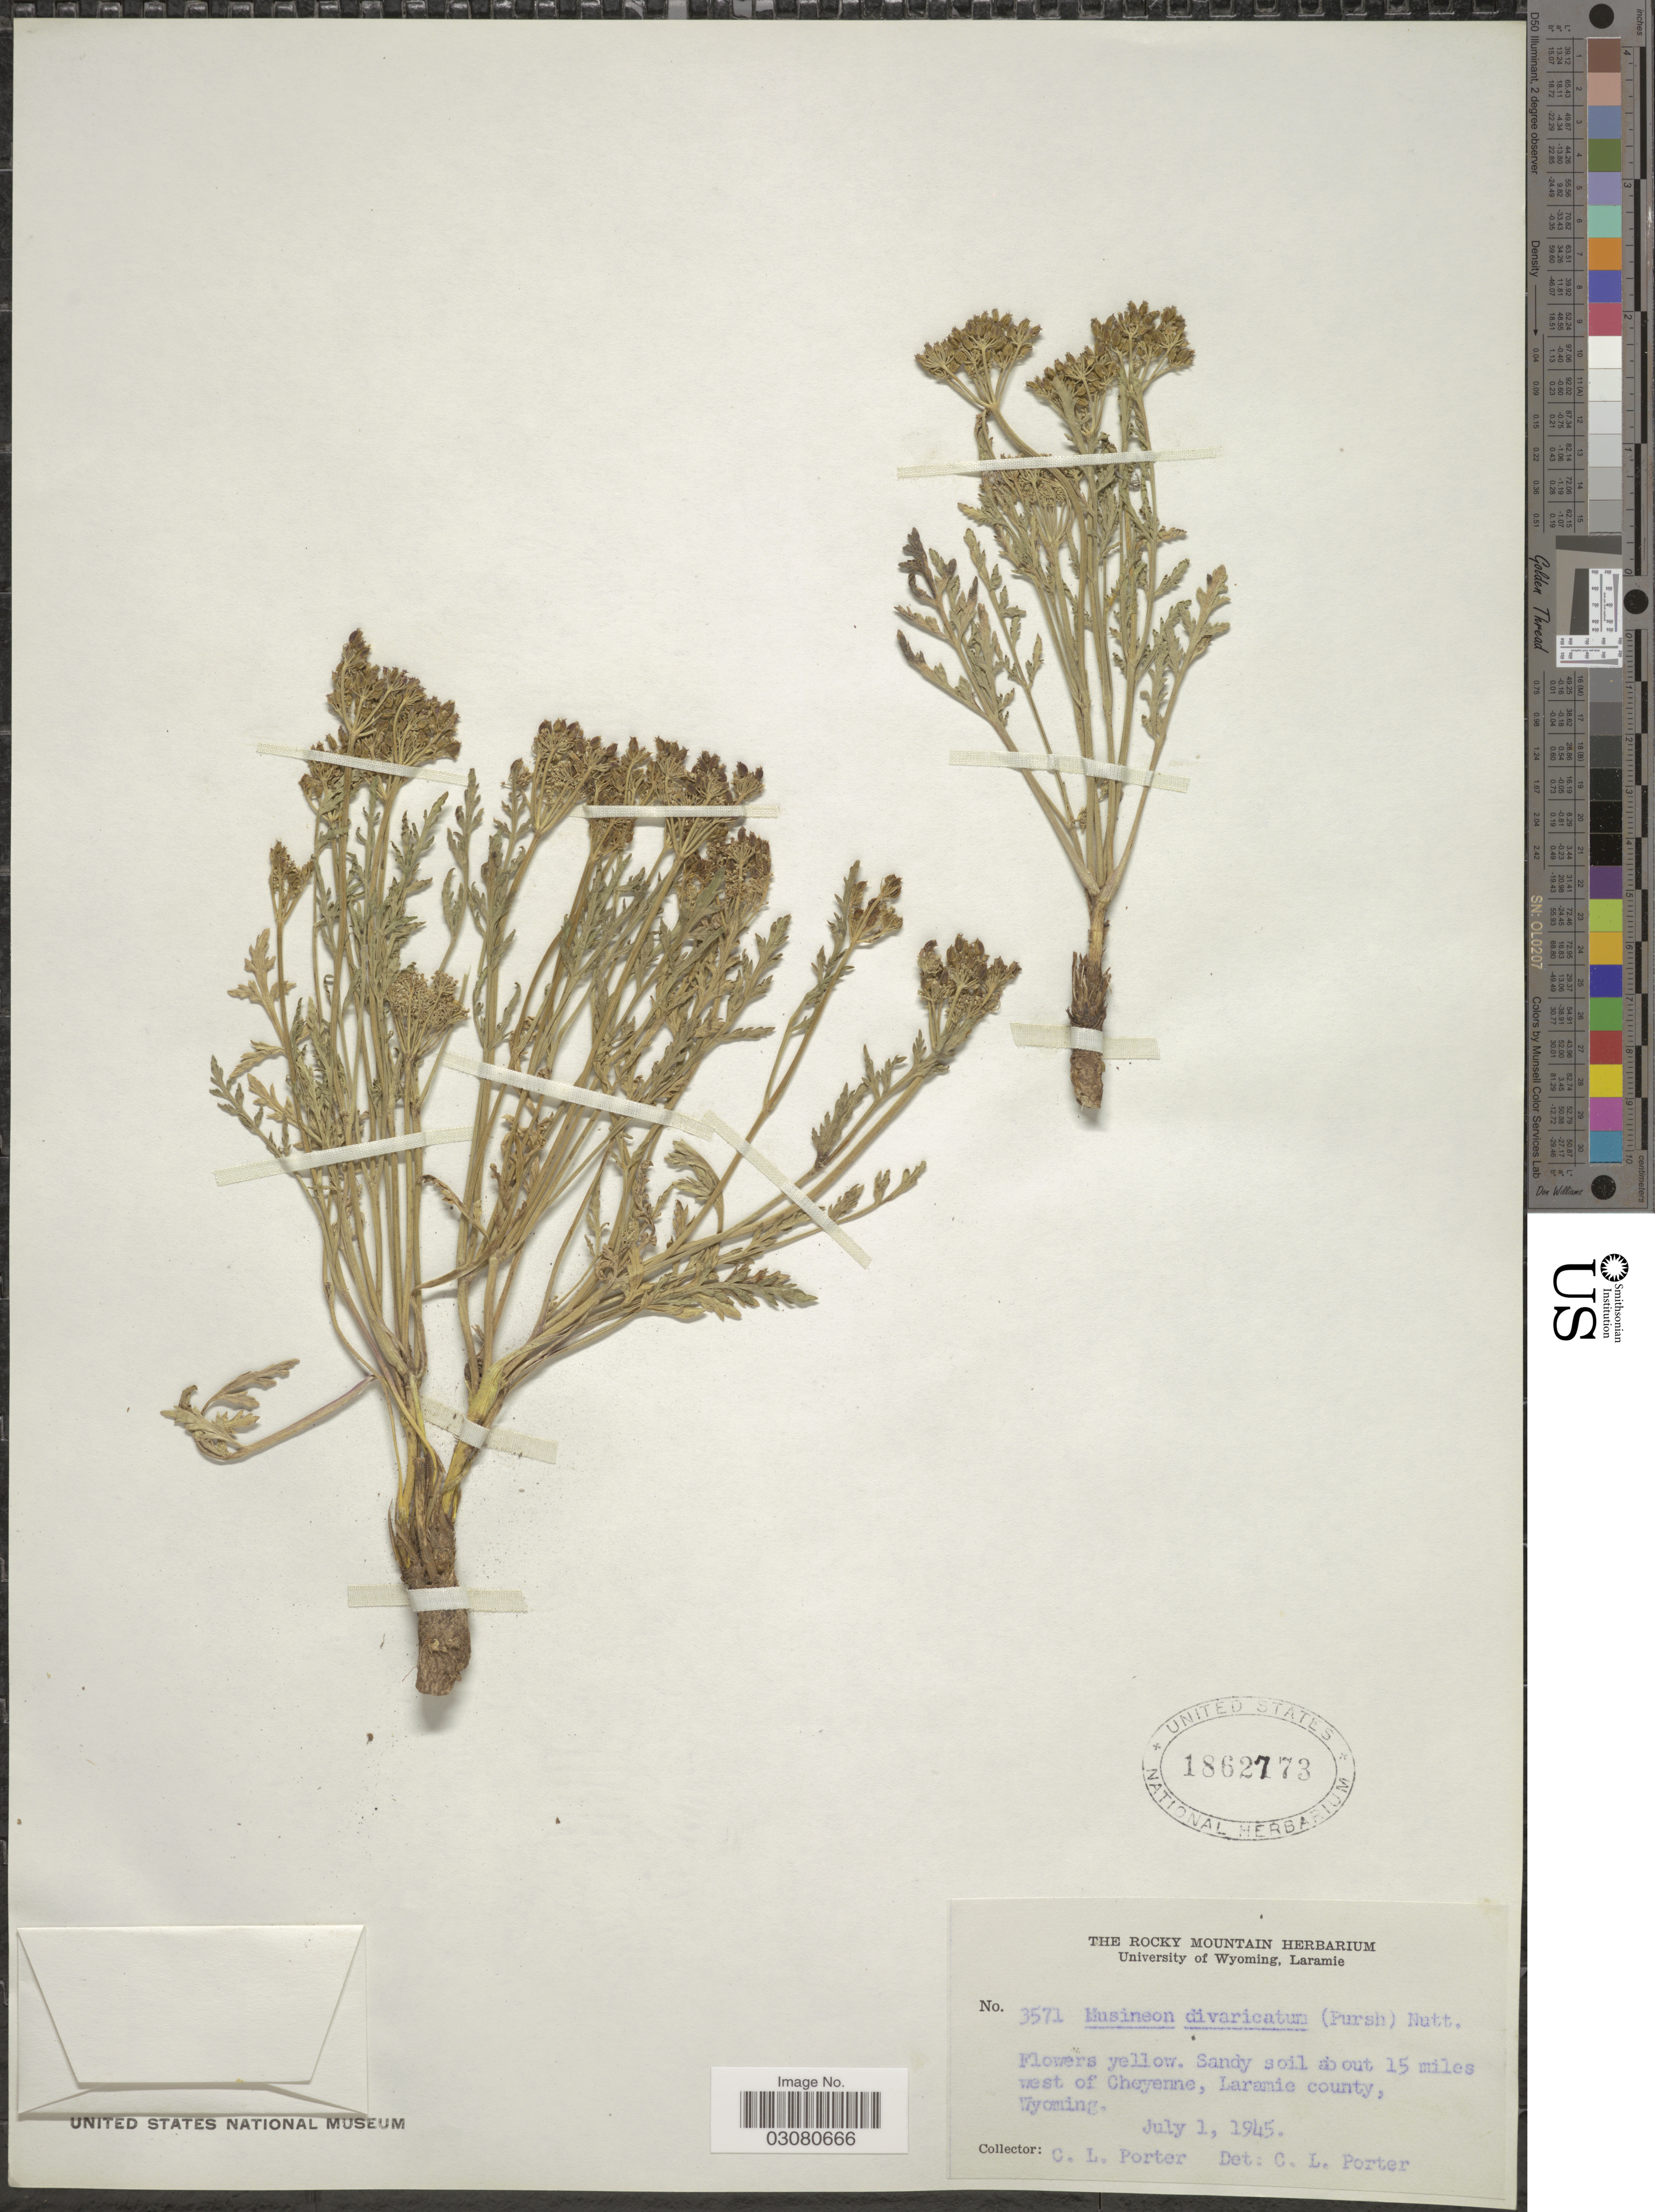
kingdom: Plantae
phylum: Tracheophyta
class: Magnoliopsida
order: Apiales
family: Apiaceae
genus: Musineon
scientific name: Musineon divaricatum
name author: (Pursh) Nutt.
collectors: C. L. Porter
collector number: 3571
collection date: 1945-07-01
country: United States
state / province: Wyoming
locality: About 15 miles west of Cheyenne, Laramie county.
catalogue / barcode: US 1862773